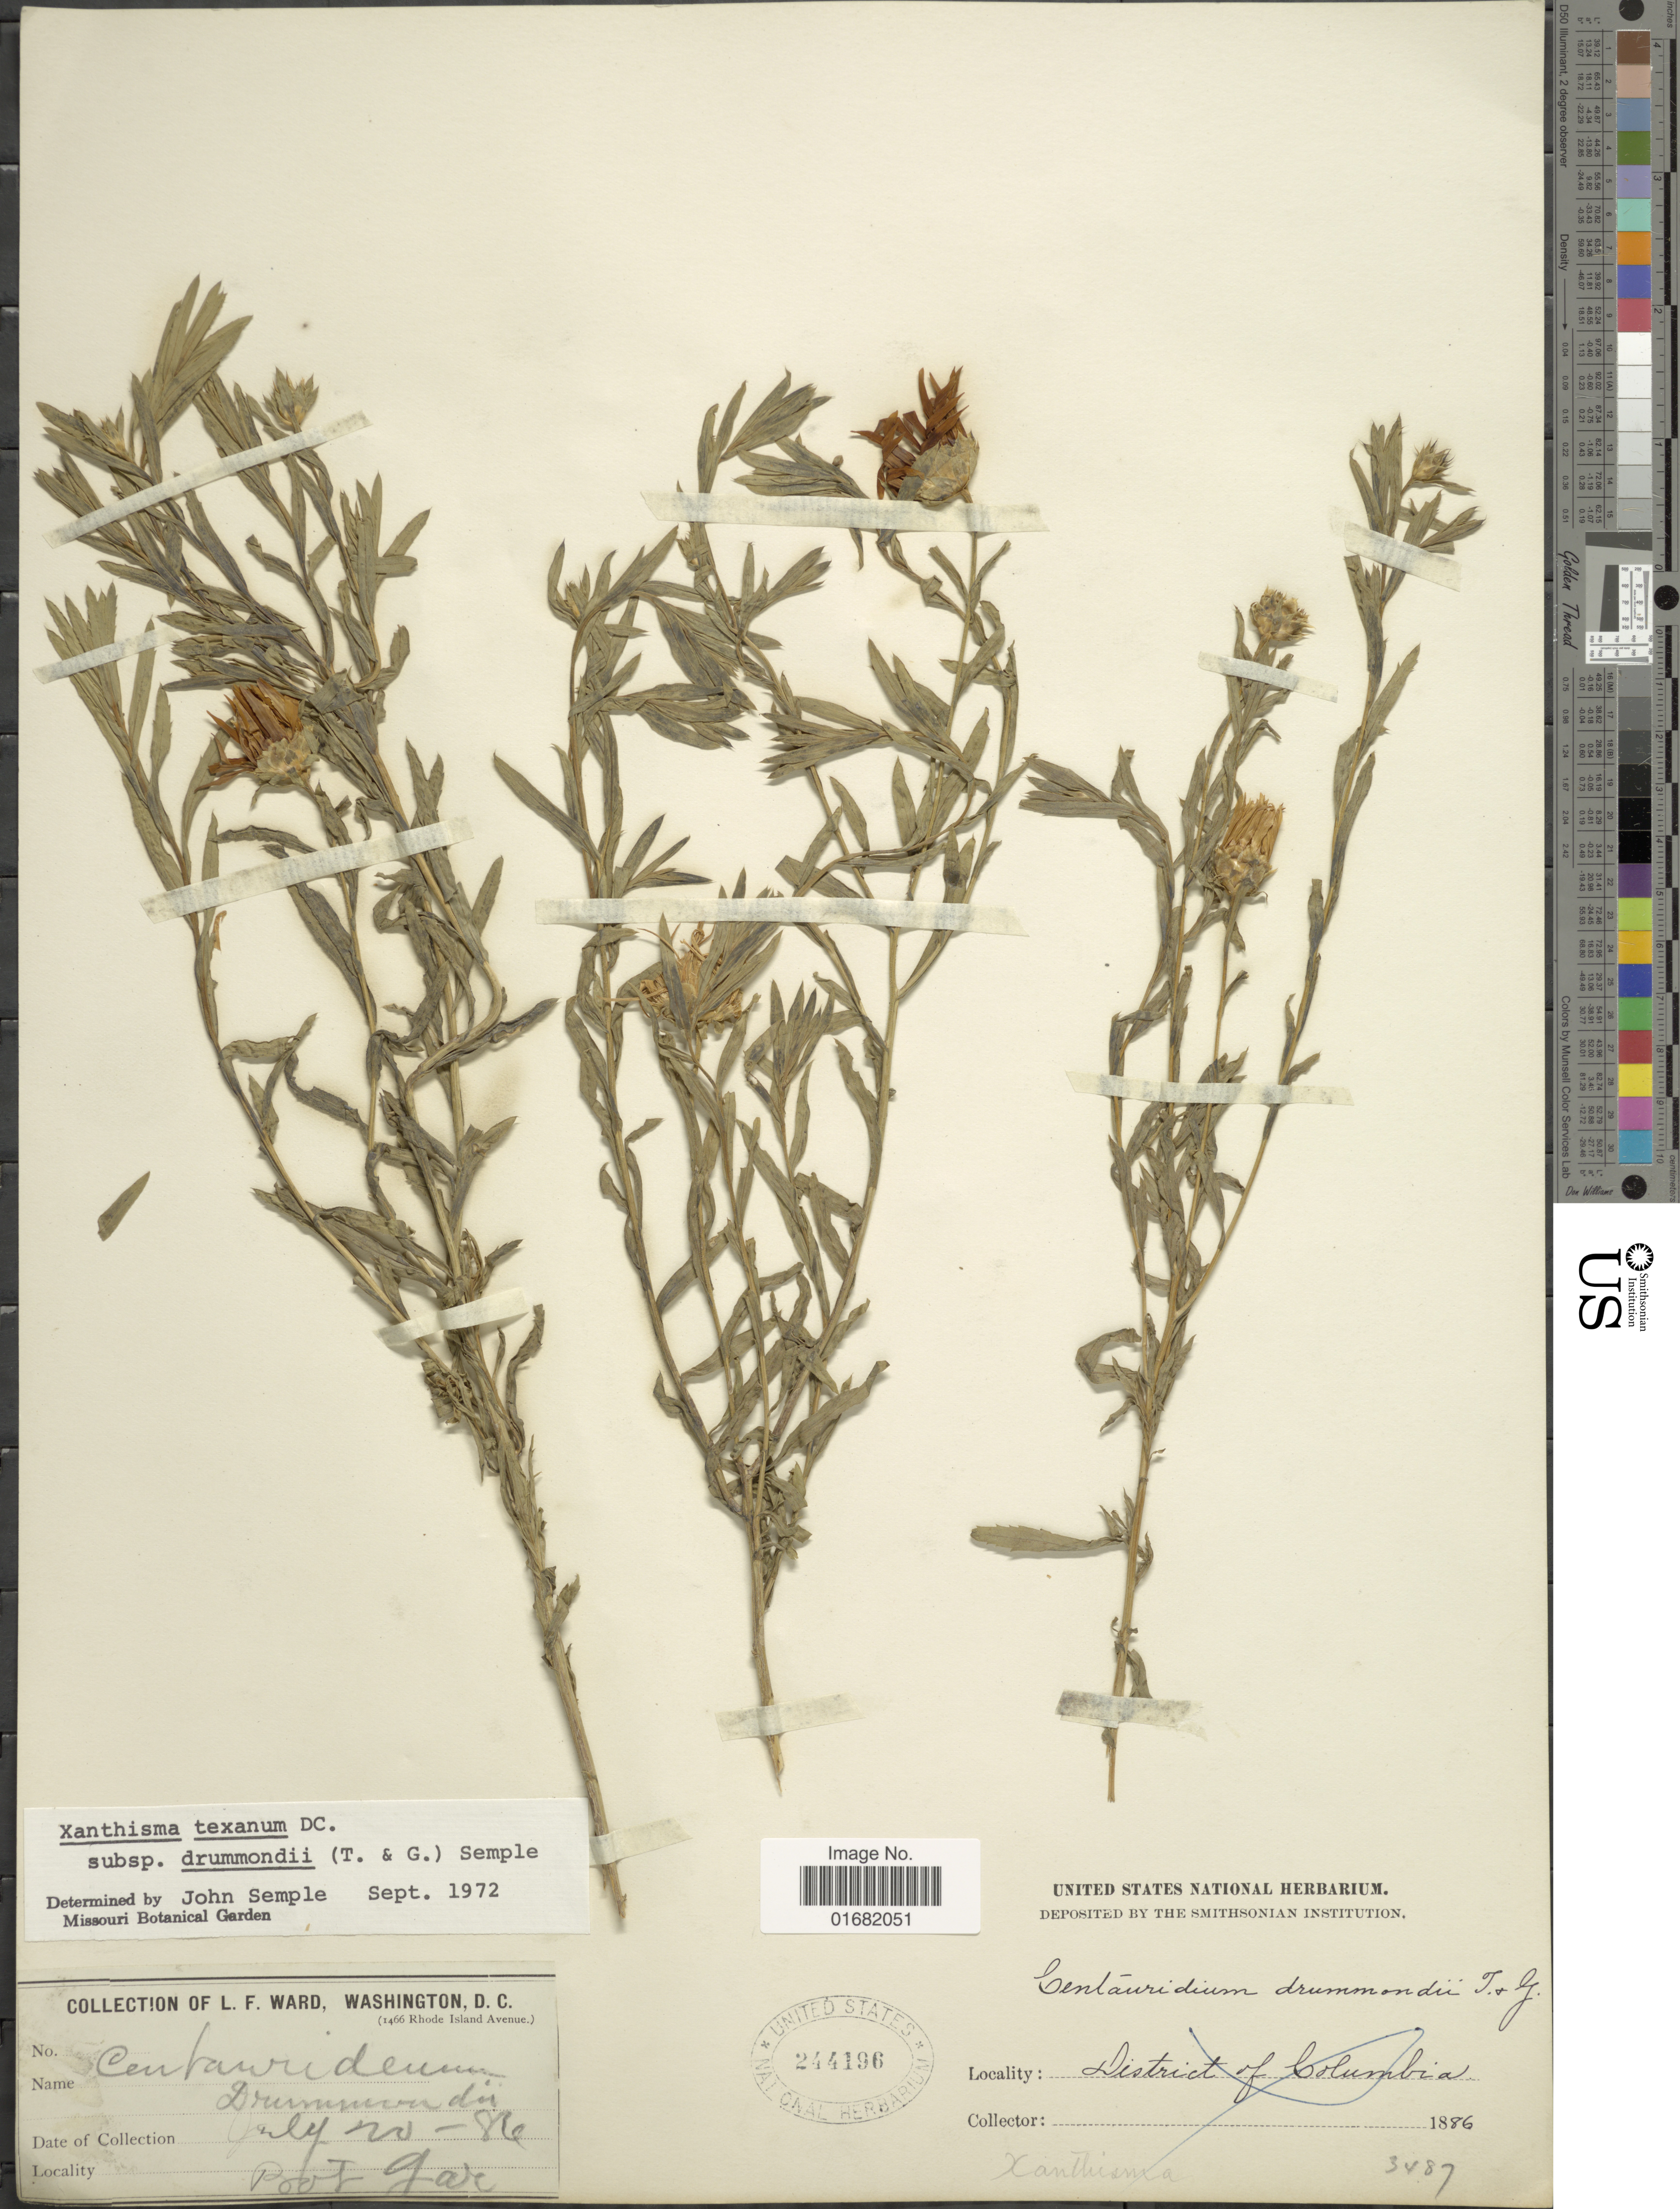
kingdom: Plantae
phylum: Tracheophyta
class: Magnoliopsida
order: Asterales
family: Asteraceae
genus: Xanthisma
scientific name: Xanthisma texanum subsp. drummondii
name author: (Torr. & A. Gray) Semple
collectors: L. Ward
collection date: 1886-07-20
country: United States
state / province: District of Columbia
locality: Bot Gar.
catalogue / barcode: US 244196